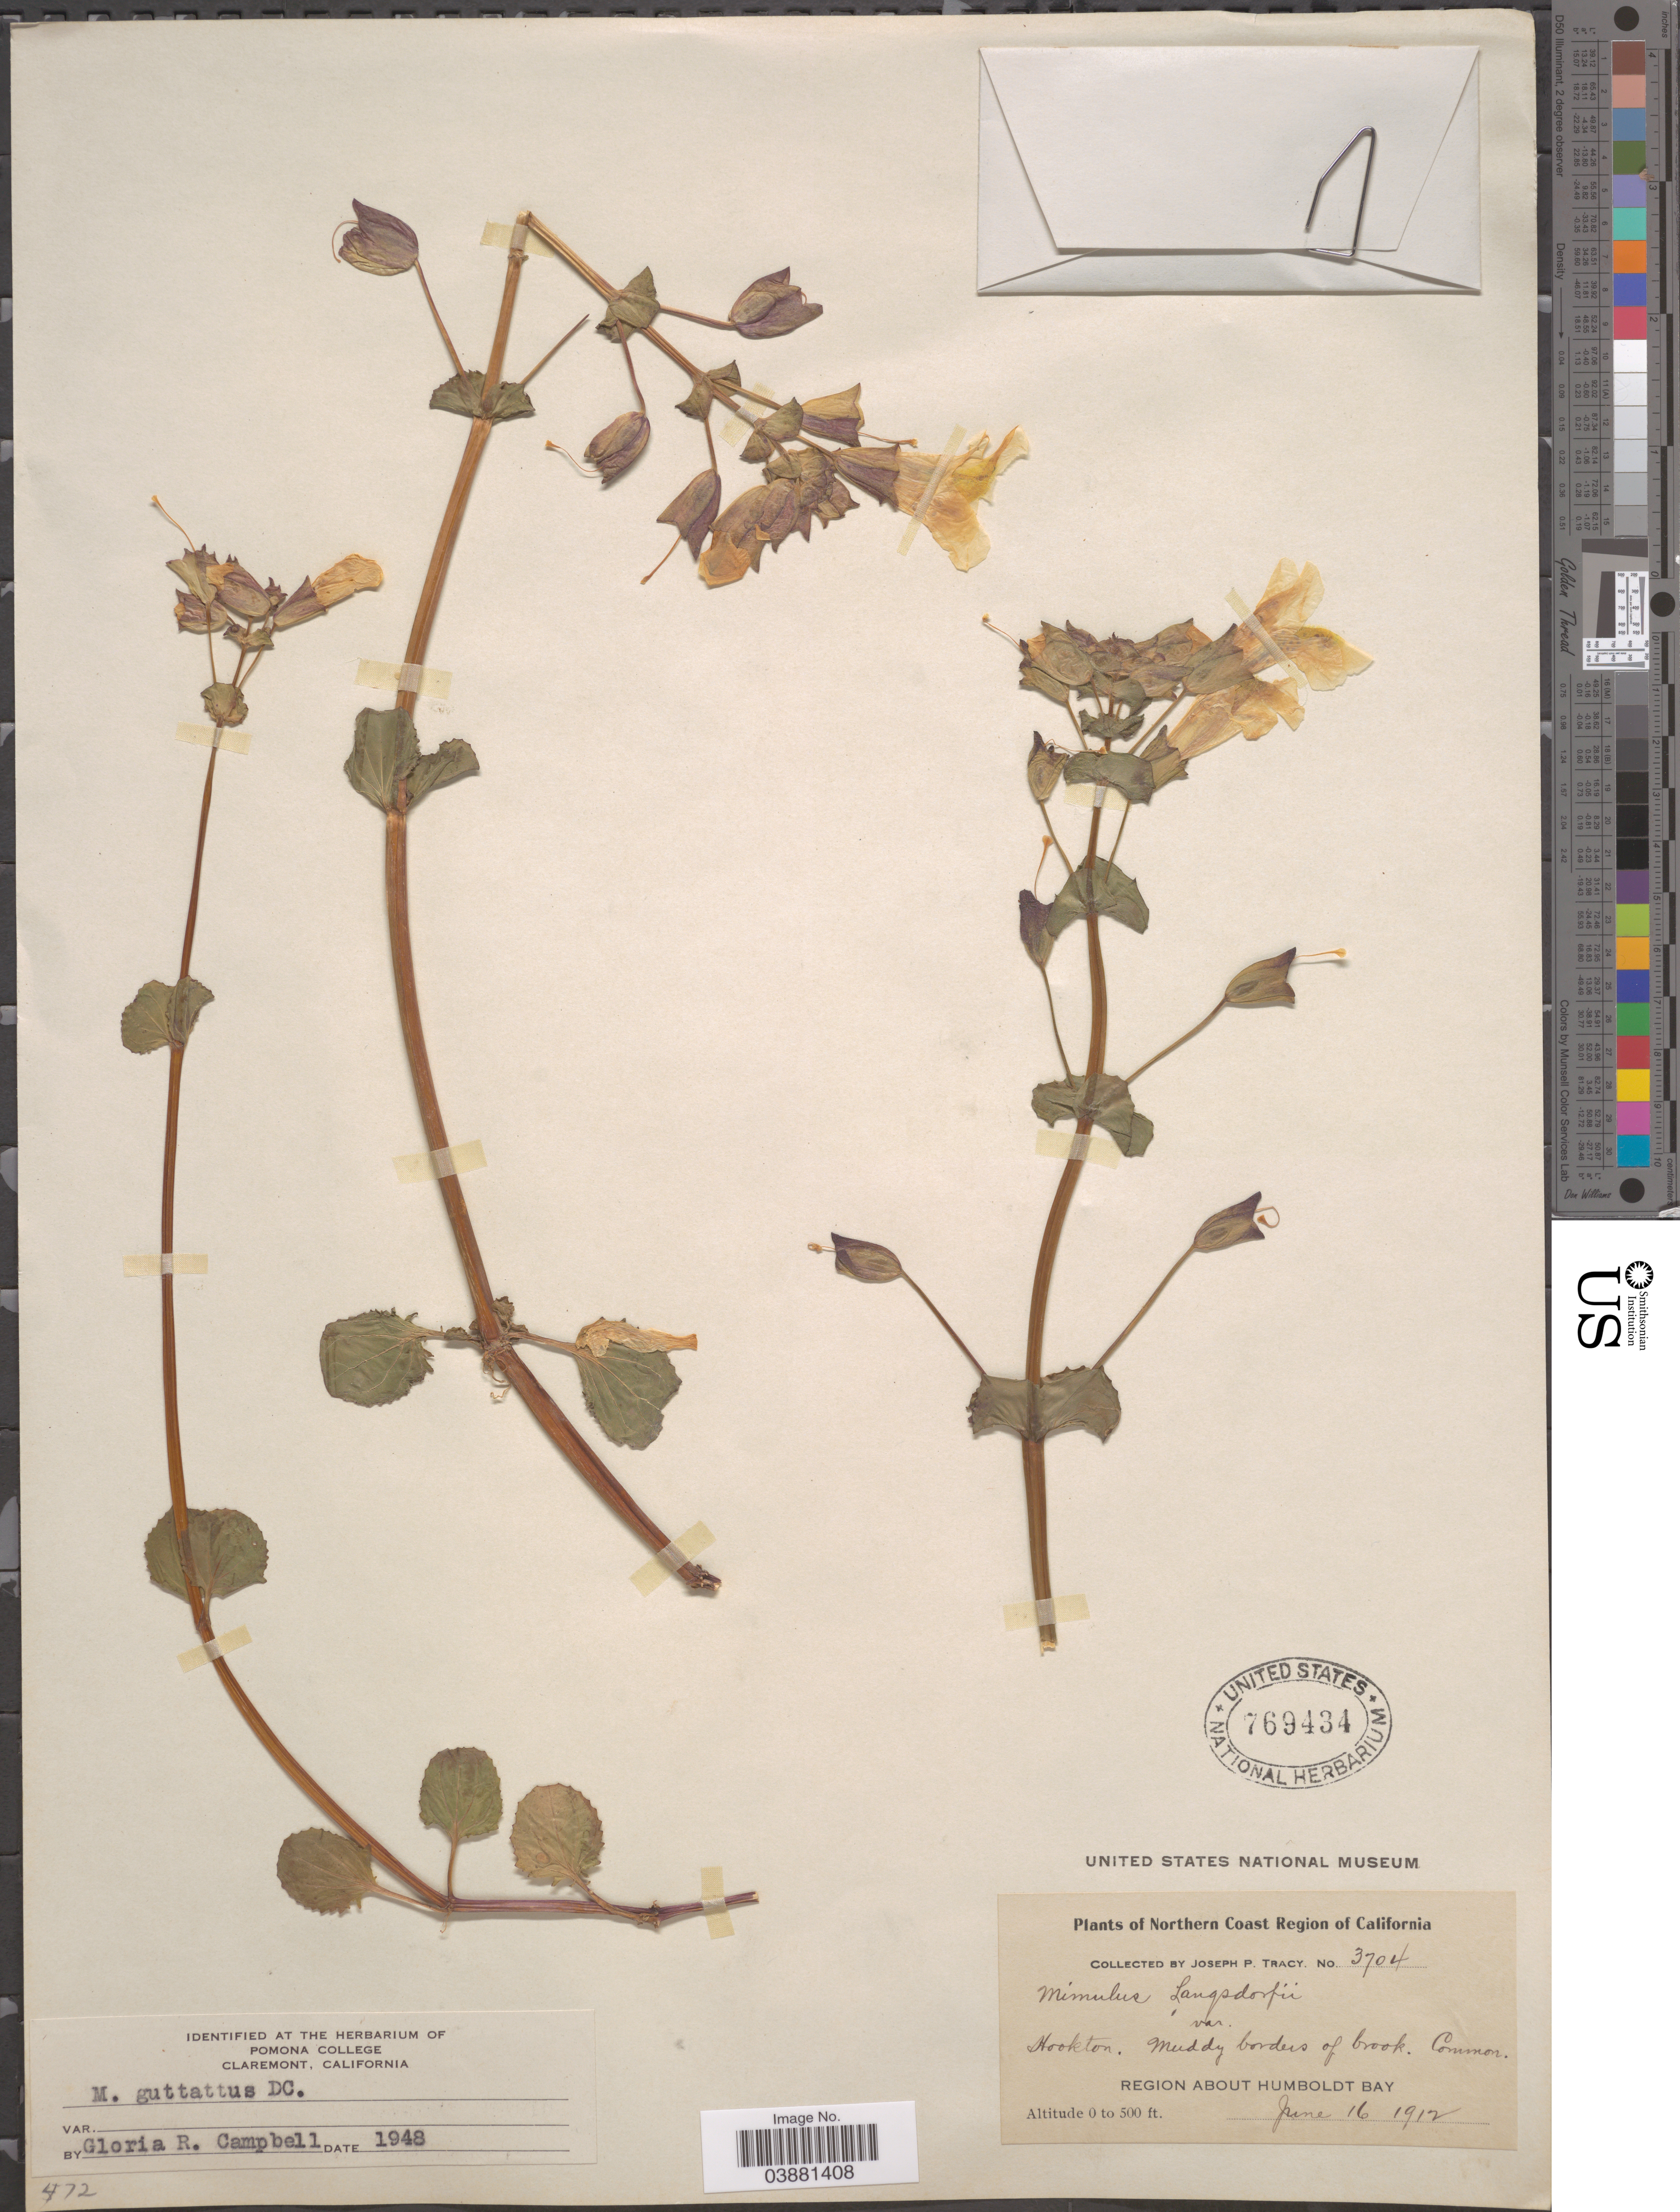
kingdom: Plantae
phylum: Tracheophyta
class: Magnoliopsida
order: Lamiales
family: Phrymaceae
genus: Mimulus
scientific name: Mimulus guttatus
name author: DC.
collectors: J. Tracy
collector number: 3704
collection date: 1912-06-16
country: United States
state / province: California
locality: Northern Coast Region. Hookton. Muddy borders of brook. Region about Humboldt Bay.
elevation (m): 0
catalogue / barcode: US 769434